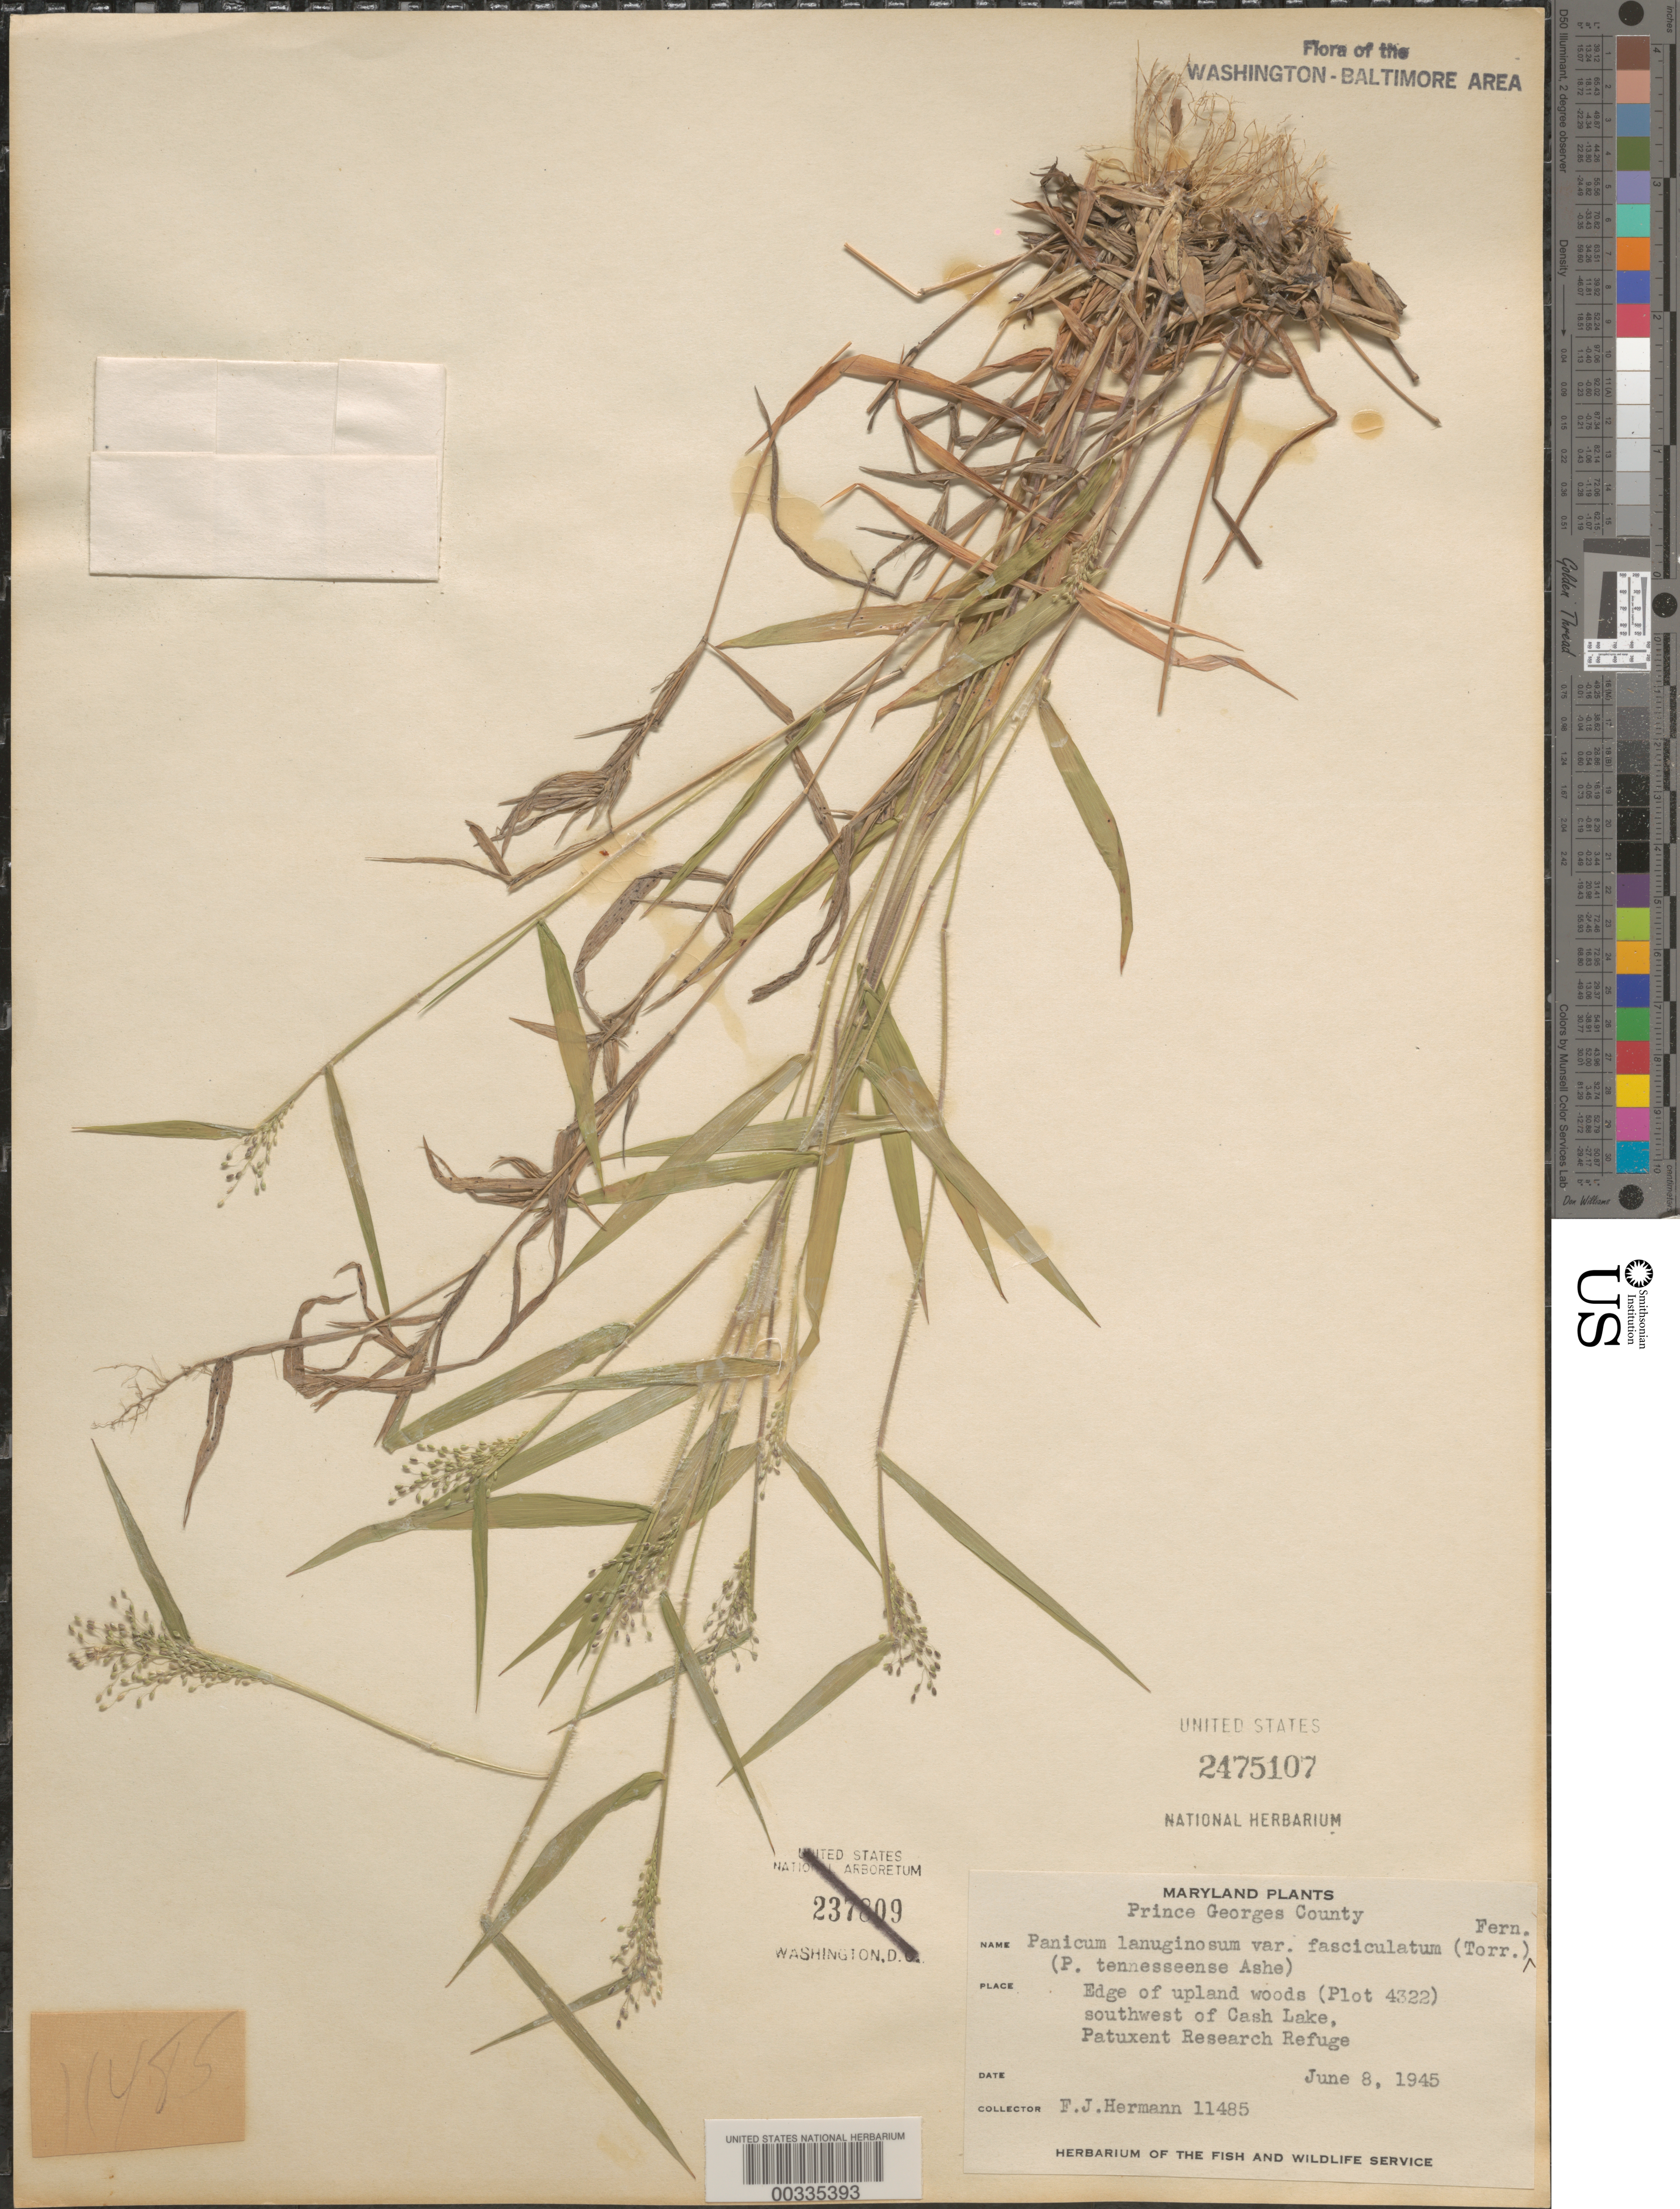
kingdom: Plantae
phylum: Tracheophyta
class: Liliopsida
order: Poales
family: Poaceae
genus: Dichanthelium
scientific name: Dichanthelium acuminatum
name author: (Sw.) Gould & C.A. Clark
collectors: F. J. Hermann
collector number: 11485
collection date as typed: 08 Jun 1945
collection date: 1945-06-08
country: United States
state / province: Maryland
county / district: Prince George's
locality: Plot 4322, southwest of Cash Lake, Patuxent Research Refuge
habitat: Edge of upland woods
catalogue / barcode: US 2475107